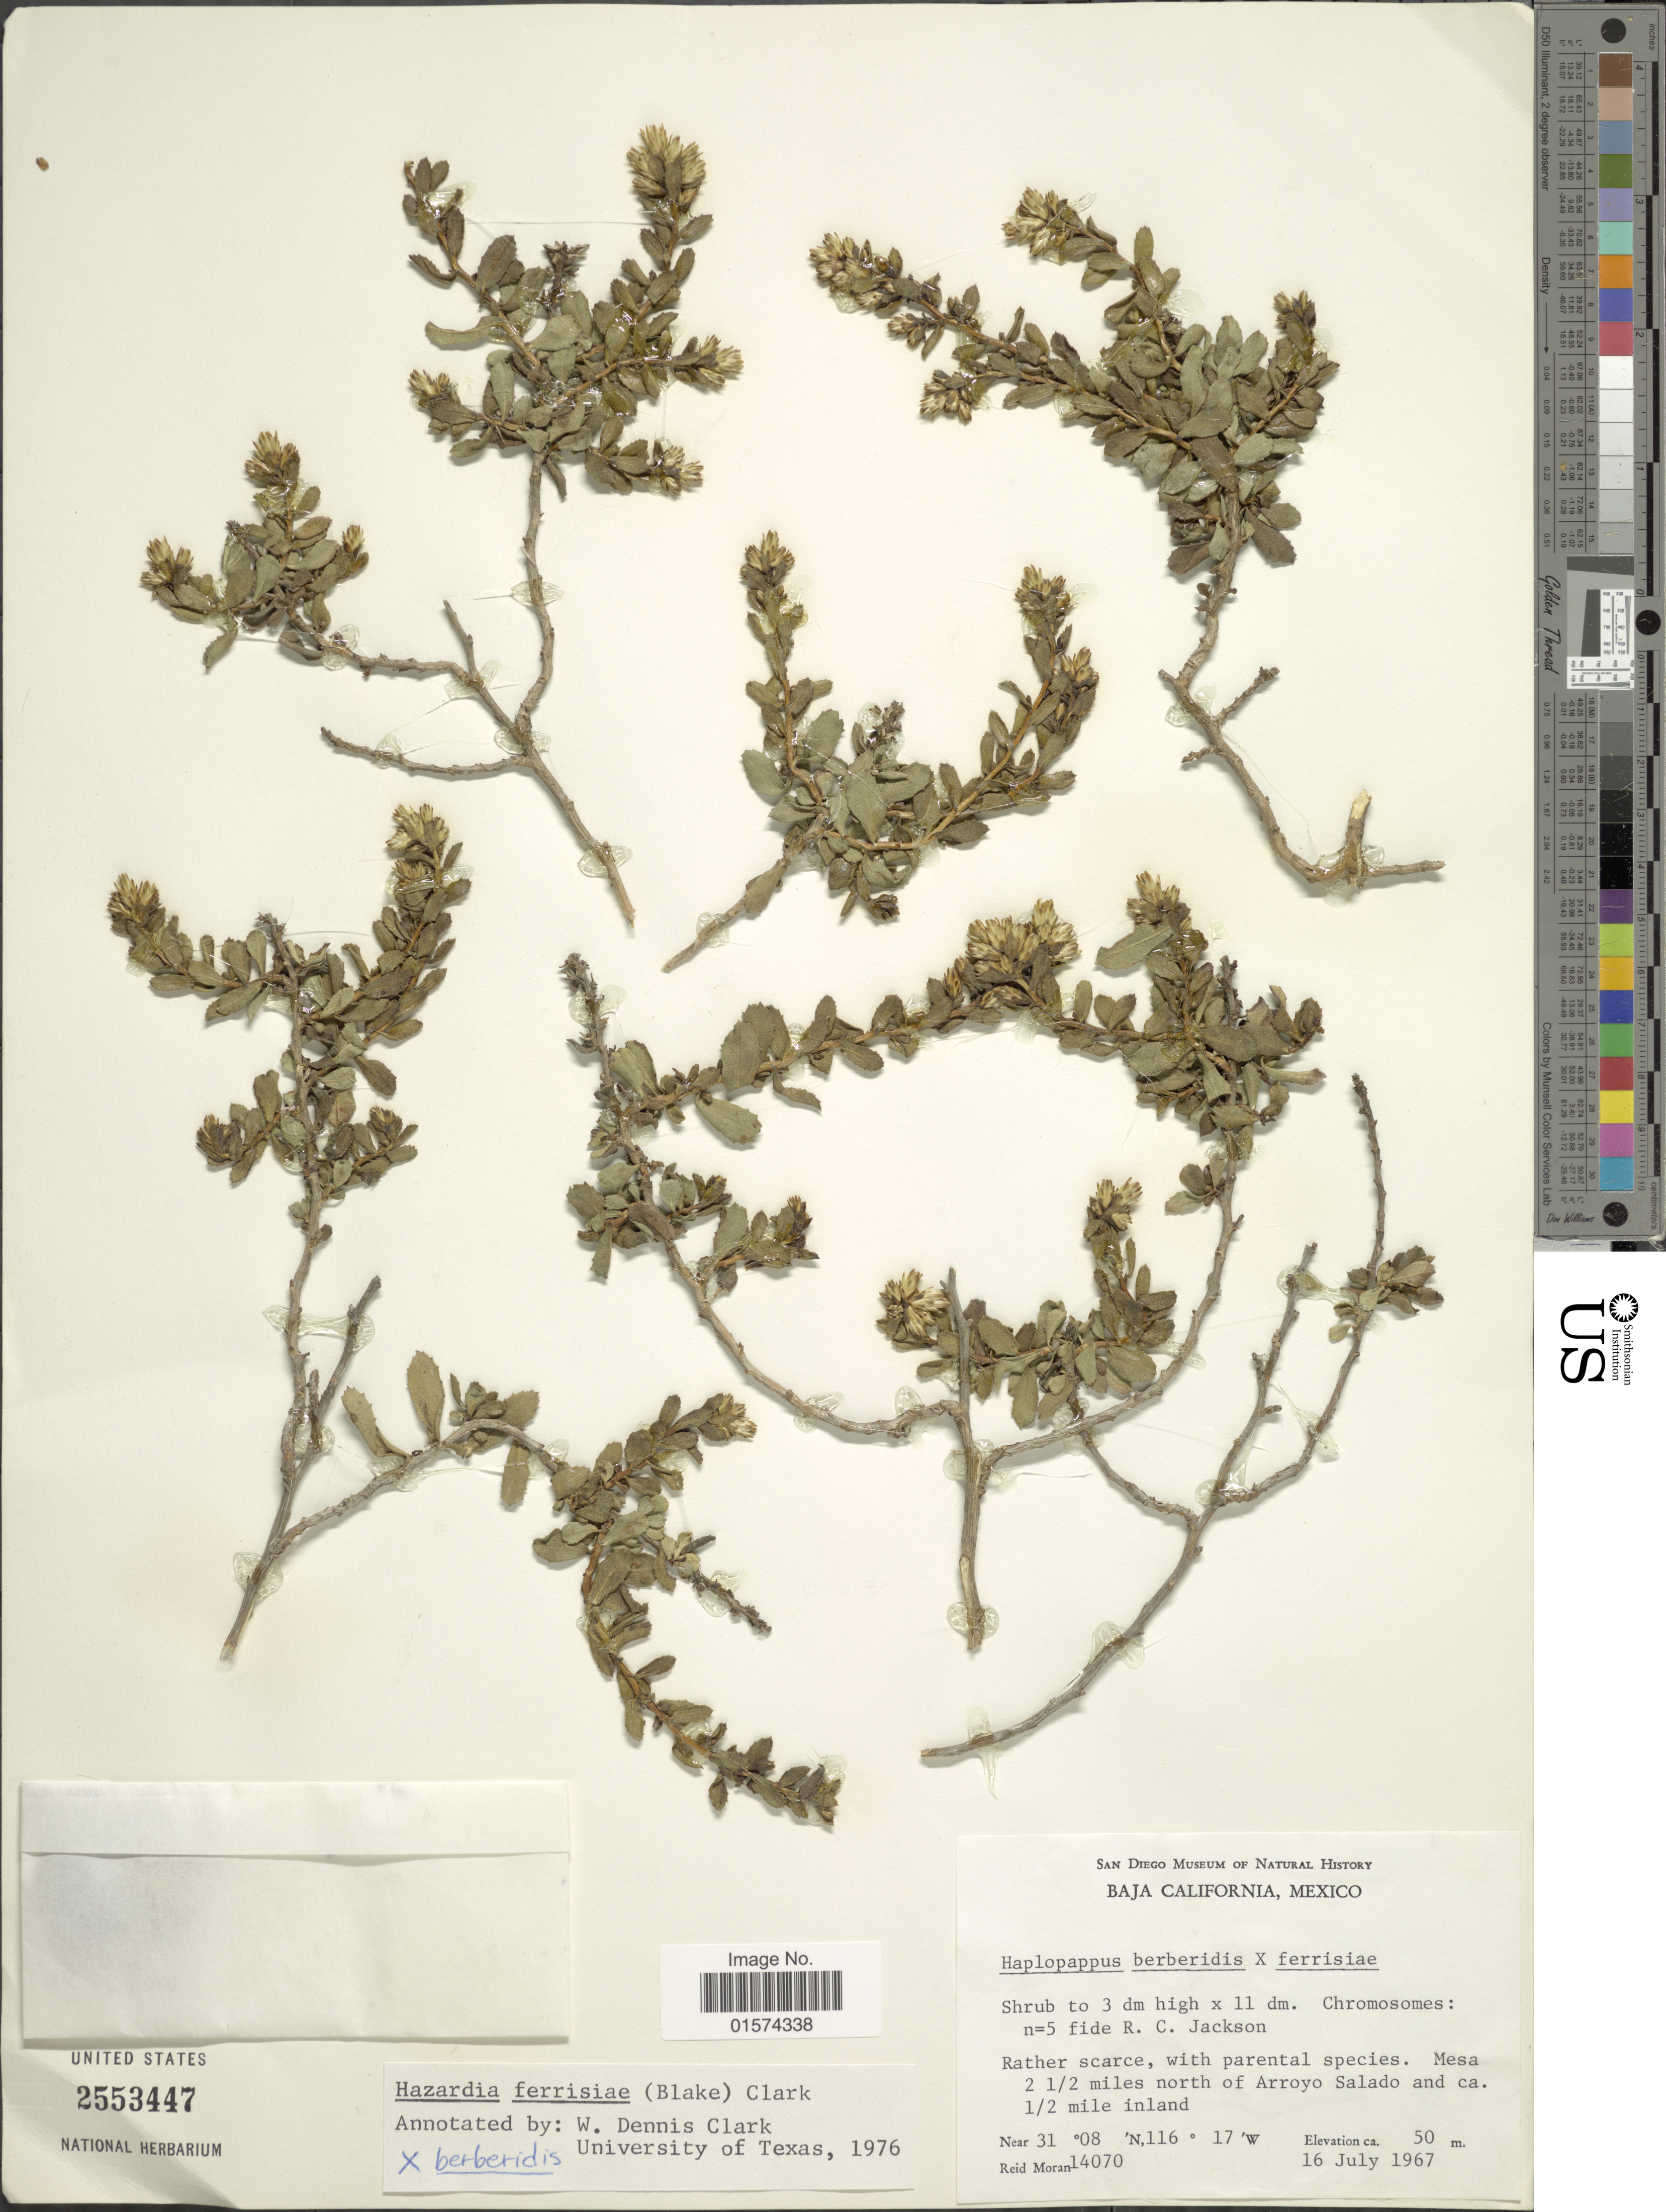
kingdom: Plantae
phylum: Tracheophyta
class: Magnoliopsida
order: Asterales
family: Asteraceae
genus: Hazardia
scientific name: Hazardia ferrisiae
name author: (S.F. Blake) W.D. Clark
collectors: R. V. Moran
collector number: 14070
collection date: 1967-07-16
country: Mexico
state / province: Baja California Sur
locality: Mesa 2½ miles north of Arroyo Salado and ca. ½ mile inland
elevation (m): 50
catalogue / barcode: US 2553447